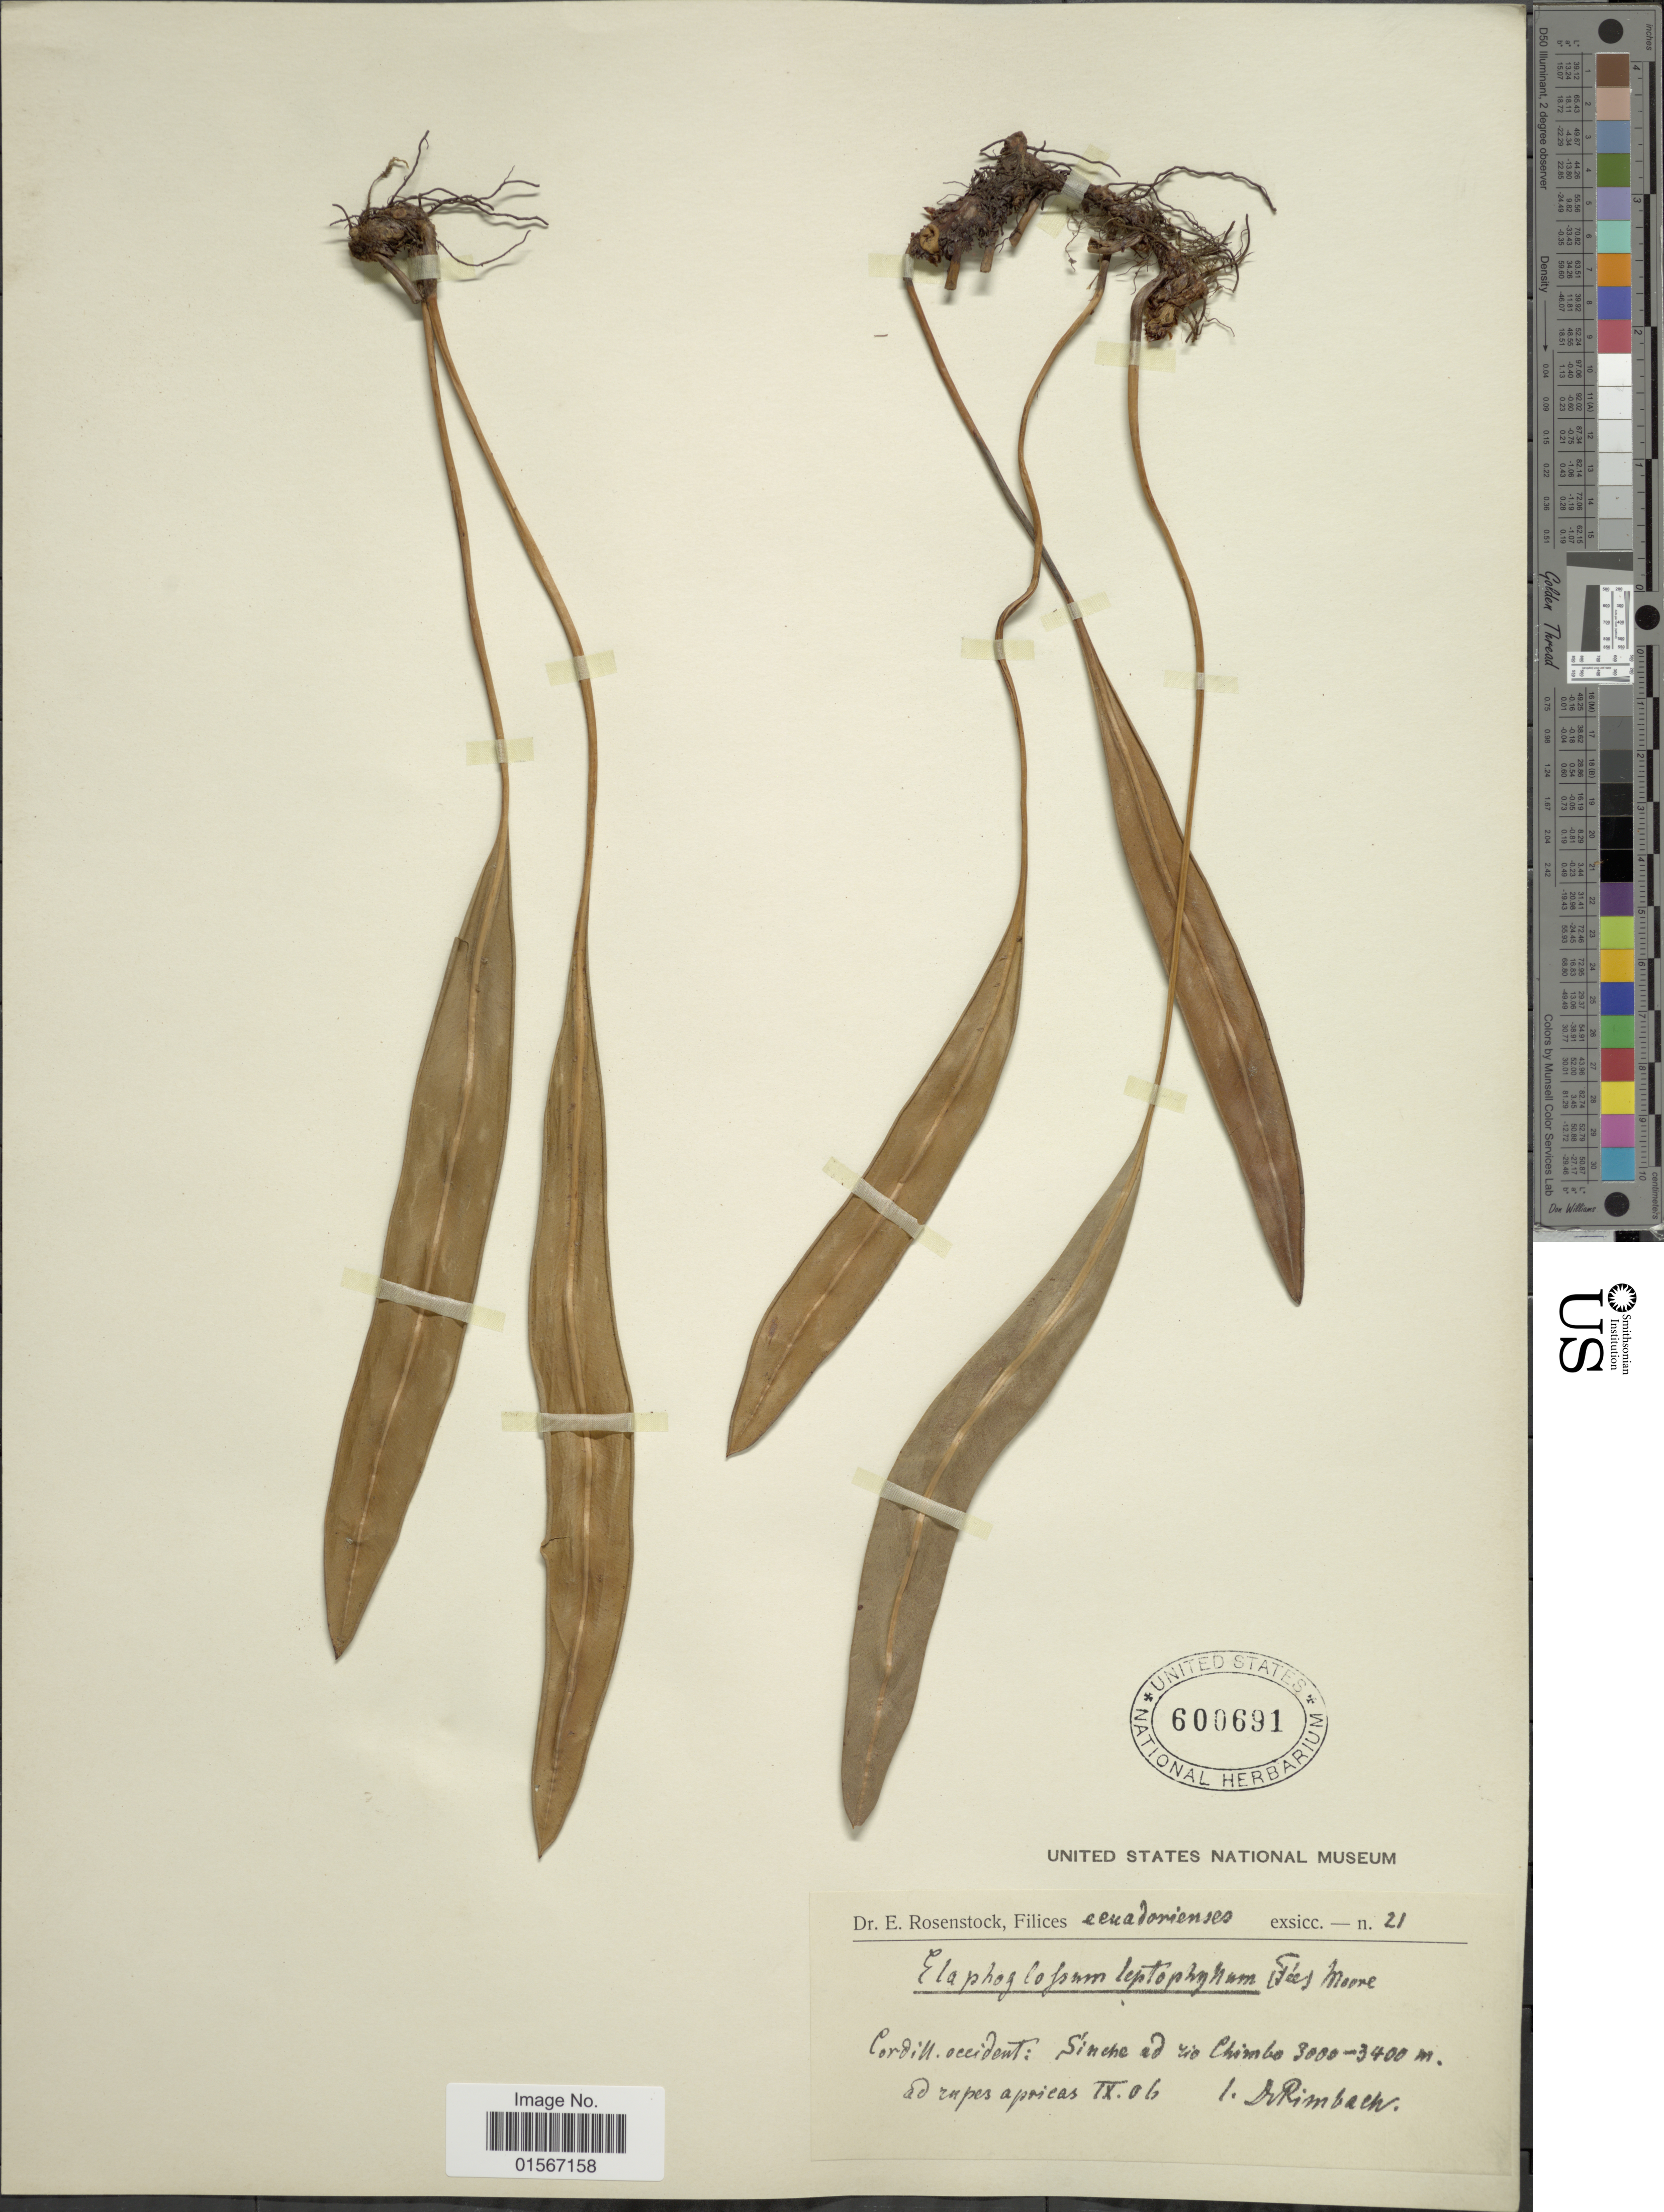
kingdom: Plantae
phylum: Tracheophyta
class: Polypodiopsida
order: Polypodiales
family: Dryopteridaceae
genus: Elaphoglossum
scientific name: Elaphoglossum minutum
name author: (Pohl ex Fée) T. Moore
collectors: Ruimbach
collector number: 21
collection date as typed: Transcribed d/m/y: /9/6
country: Ecuador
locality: Ecuadorienses, Cordill. occident: Sinche ad rio Chimbo.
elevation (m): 3000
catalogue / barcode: US 600691